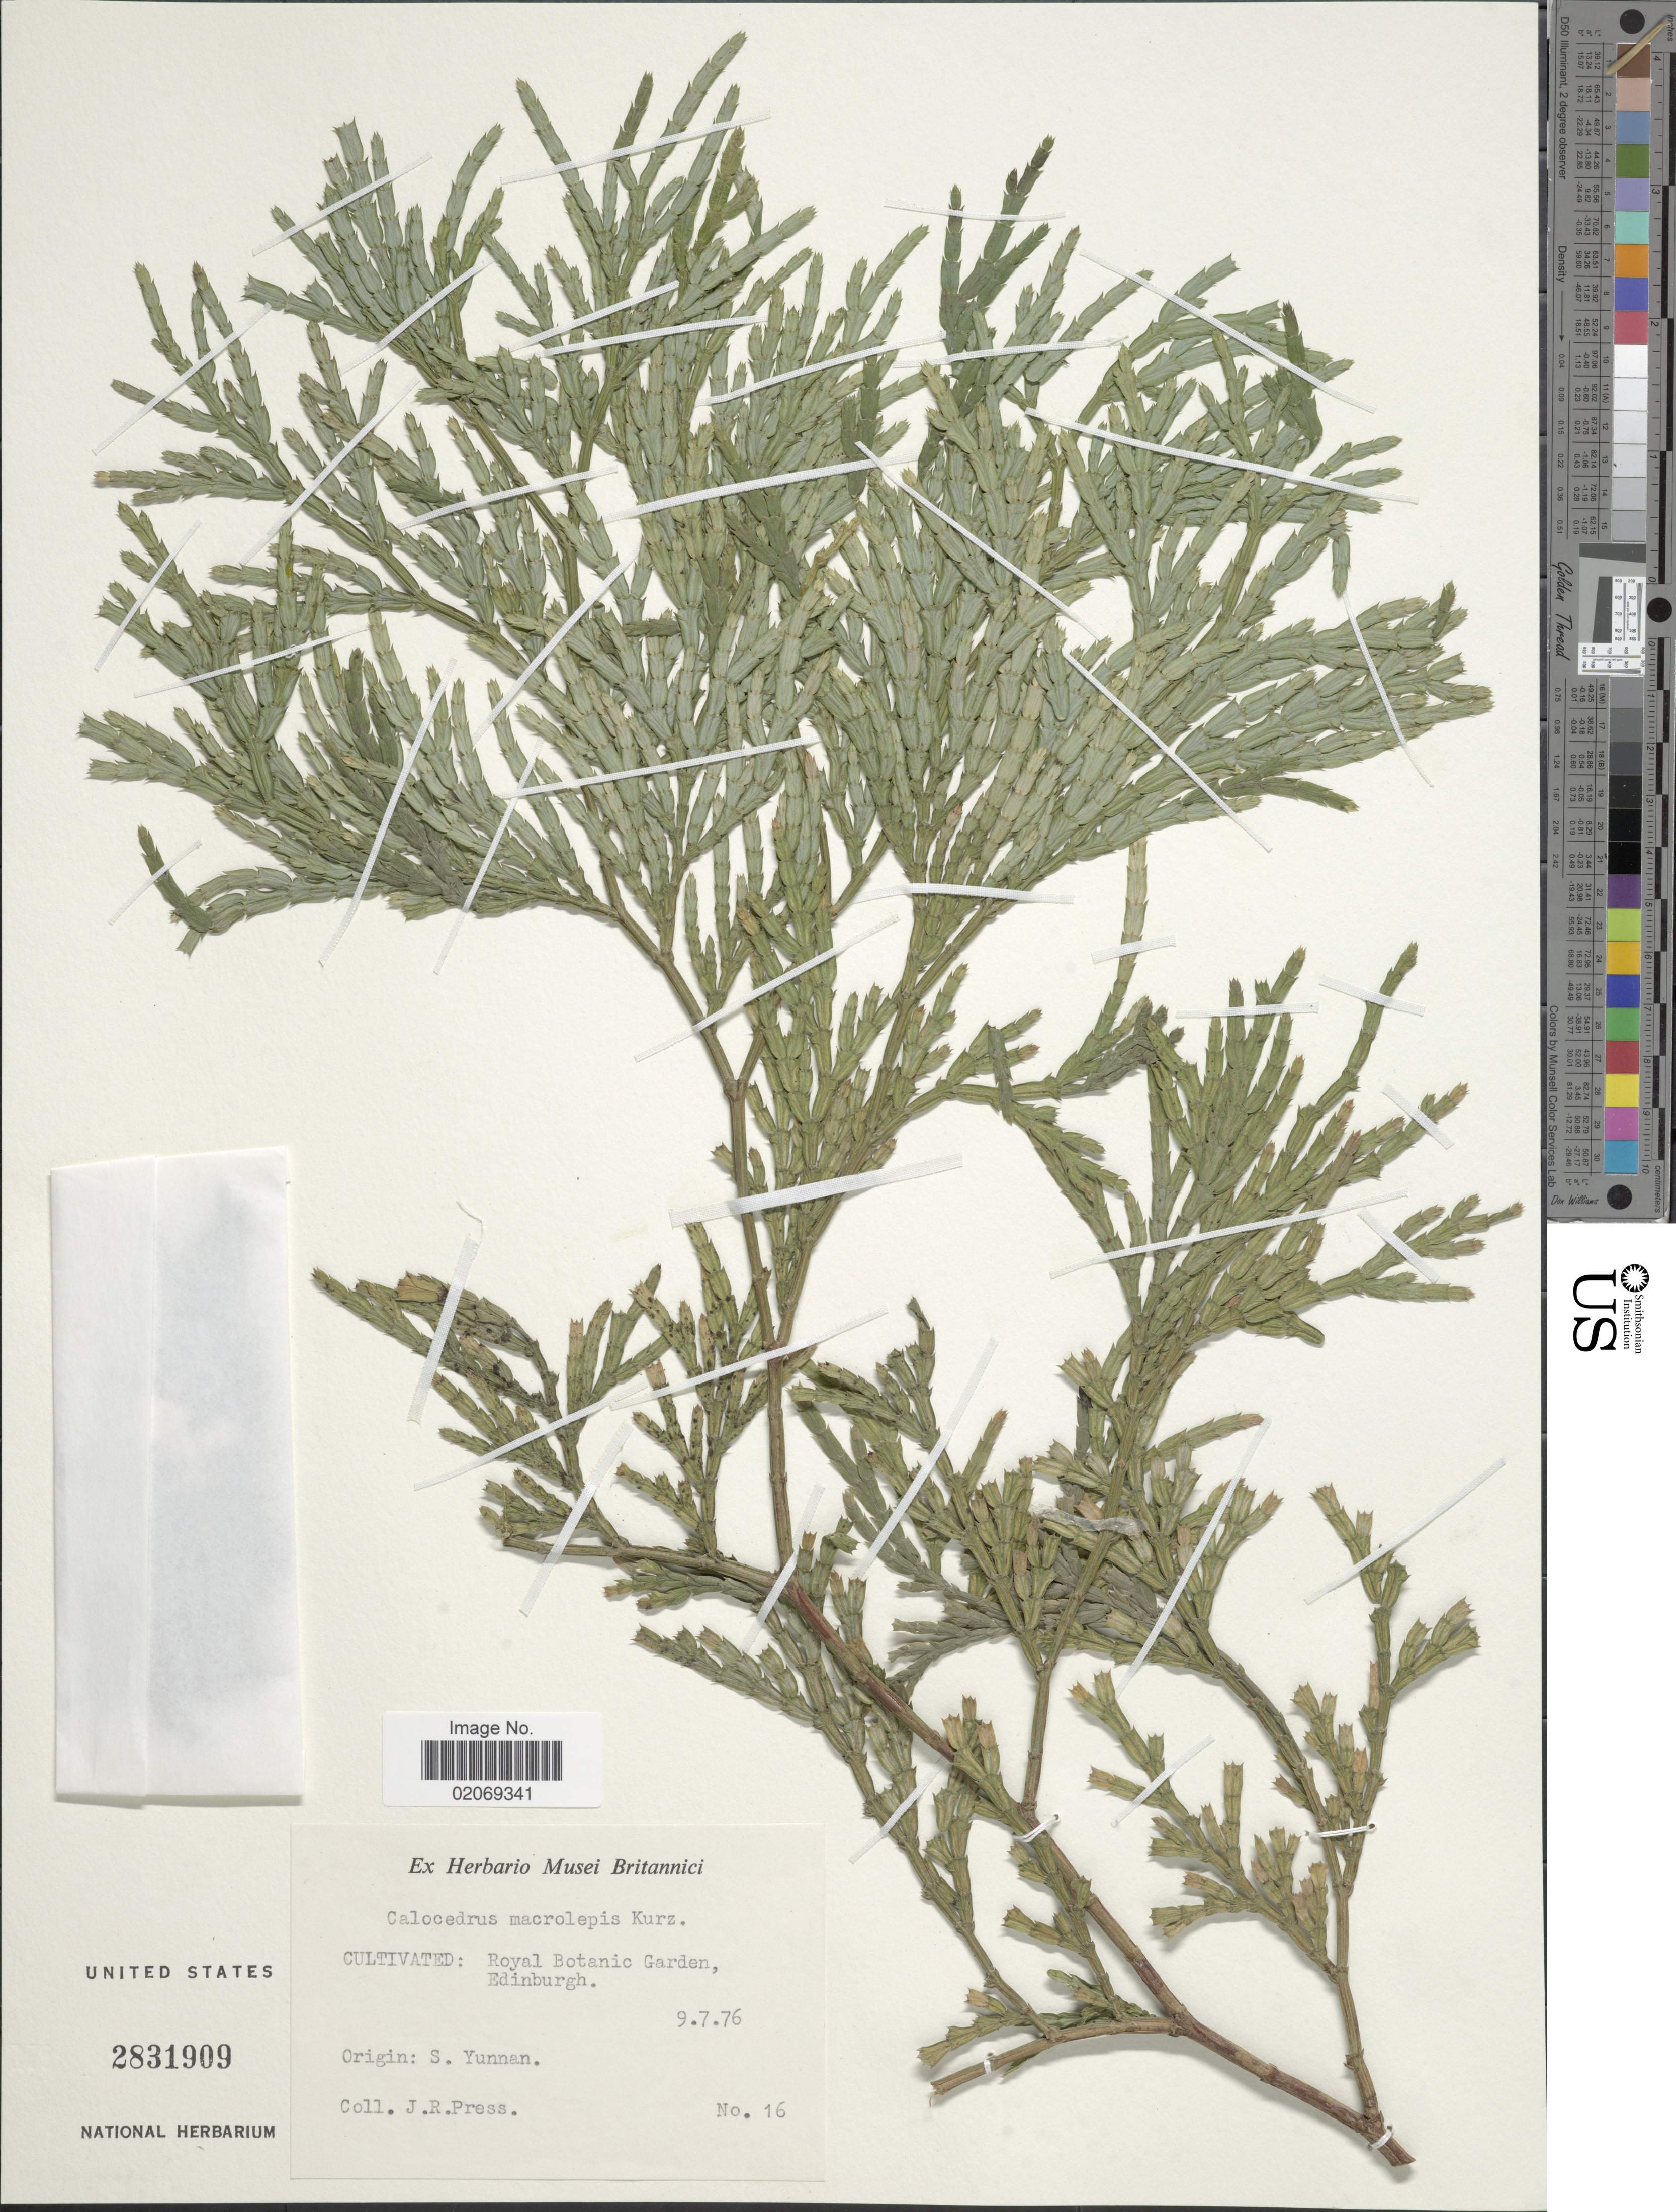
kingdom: Plantae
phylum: Tracheophyta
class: Pinopsida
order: Pinales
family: Cupressaceae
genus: Libocedrus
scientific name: Libocedrus macrolepsis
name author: (Kurz) Benth. & Hook. f.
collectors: J. Press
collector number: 16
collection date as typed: Transcribed d/m/y: 9/7/76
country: United Kingdom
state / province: Scotland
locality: Cultivated: Royal Botanic Garden, Edinburgh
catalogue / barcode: US 2831909